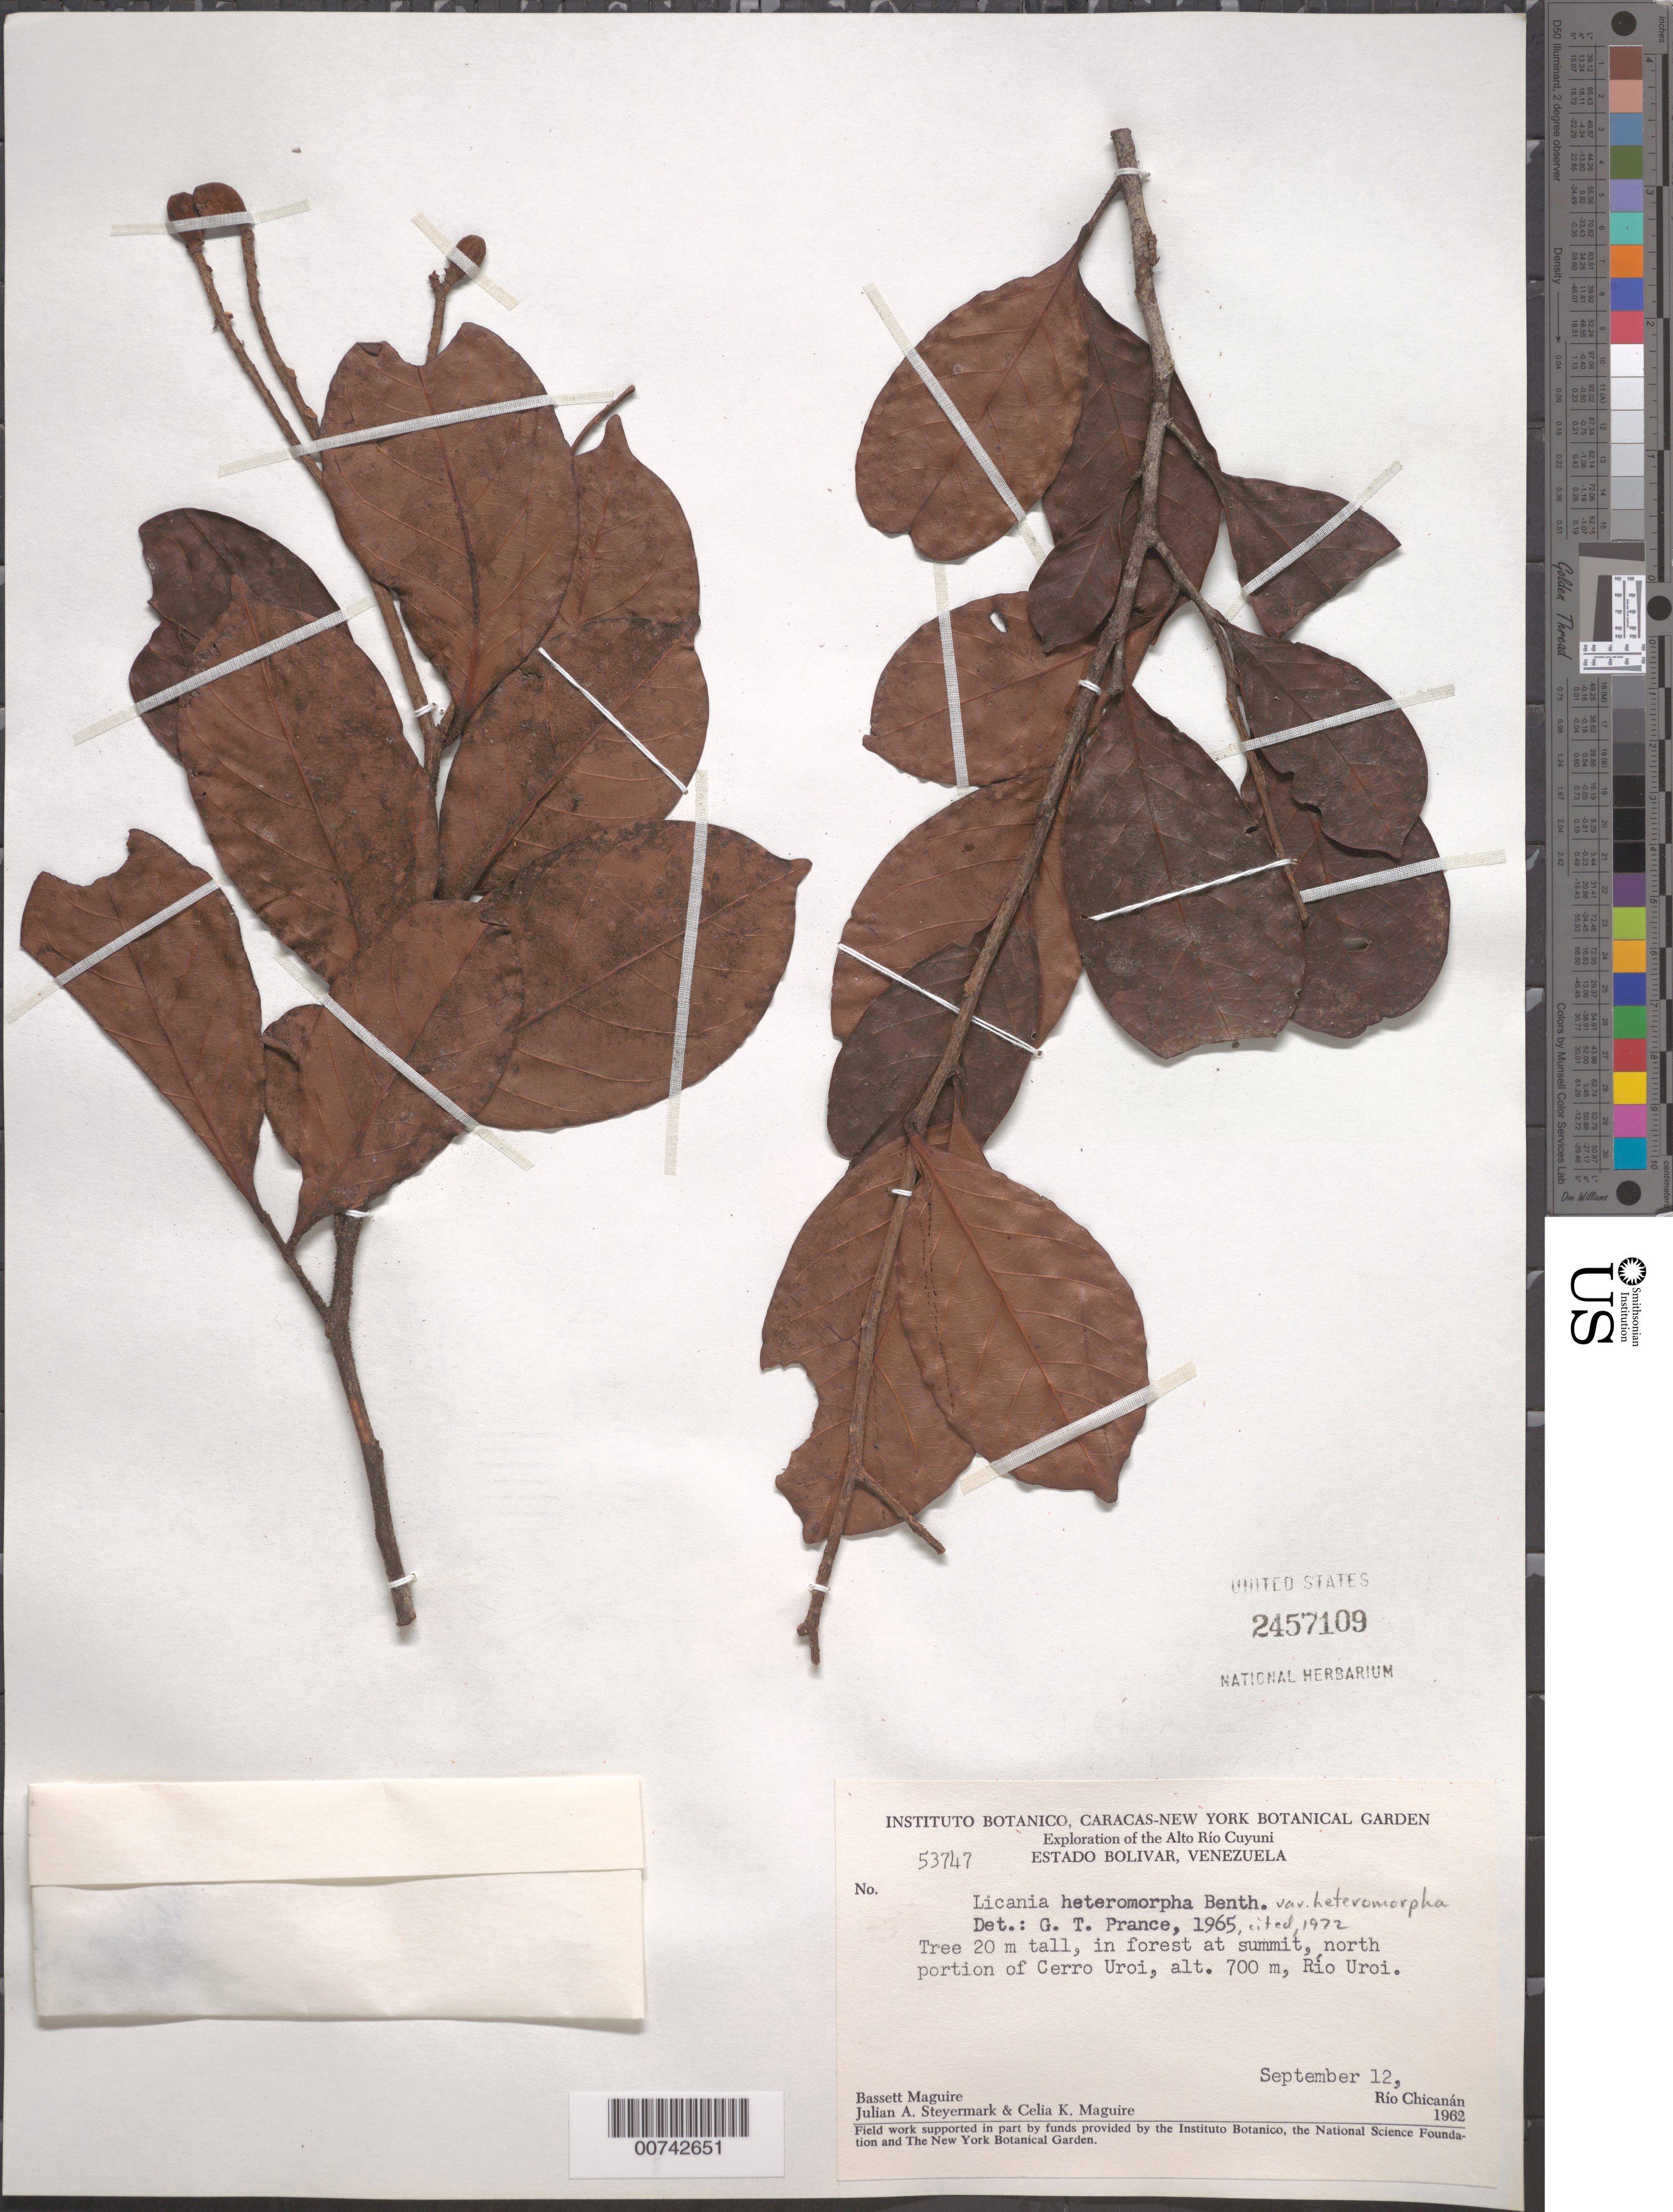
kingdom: Plantae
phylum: Tracheophyta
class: Magnoliopsida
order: Malpighiales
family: Chrysobalanaceae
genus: Hymenopus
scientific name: Hymenopus heteromorphus var. heteromorphus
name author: (Benth.) Sothers & Prance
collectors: B. Maguire, J. Steyermark & C. K. Maguire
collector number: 53747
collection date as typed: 12-Sep-62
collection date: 1962-09-12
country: Venezuela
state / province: Bolívar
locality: Alto Río Cuyuni, Cerro Uroi, summit of north portion, Río Uroi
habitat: Forest at summit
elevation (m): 700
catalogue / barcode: US 2457109